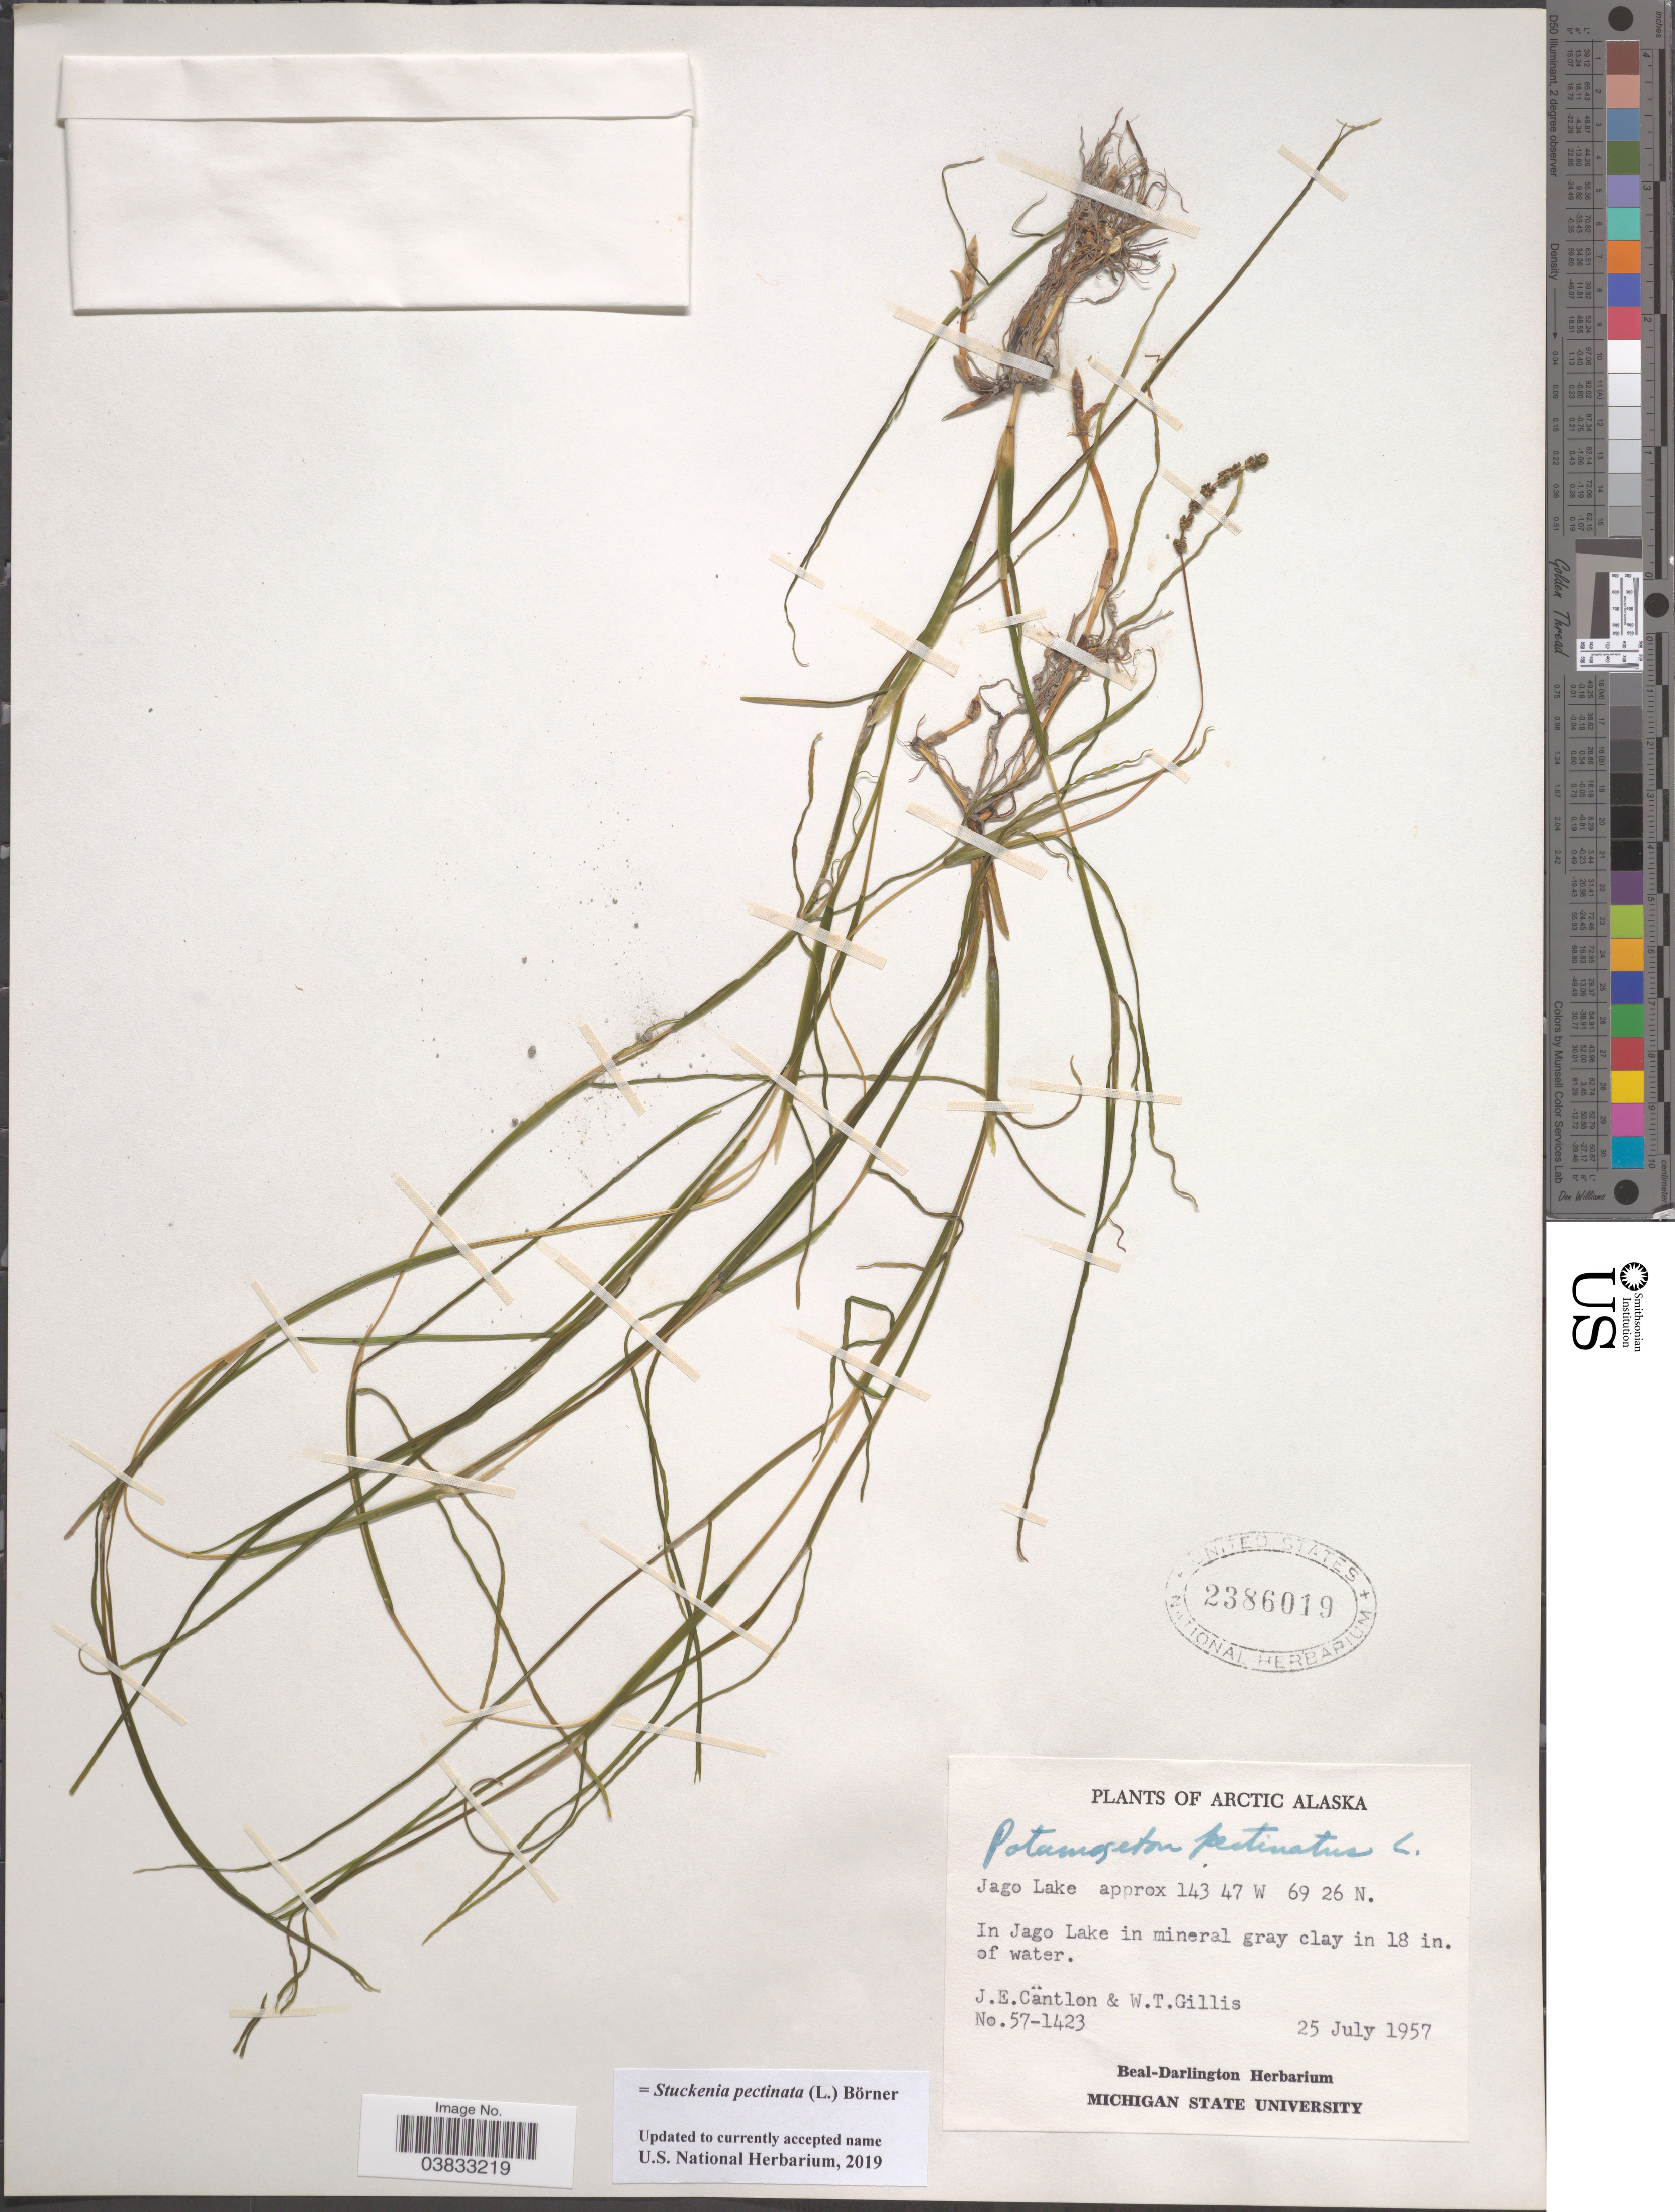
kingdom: Plantae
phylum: Tracheophyta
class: Liliopsida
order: Alismatales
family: Potamogetonaceae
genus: Stuckenia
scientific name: Stuckenia pectinata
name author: (L.) Börner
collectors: J. Cantlon & W. T. Gillis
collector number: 57-1423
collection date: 1957-07-25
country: United States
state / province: Alaska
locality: Arctic Alaska. Jago Lake. In Jago Lake.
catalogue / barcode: US 2386019